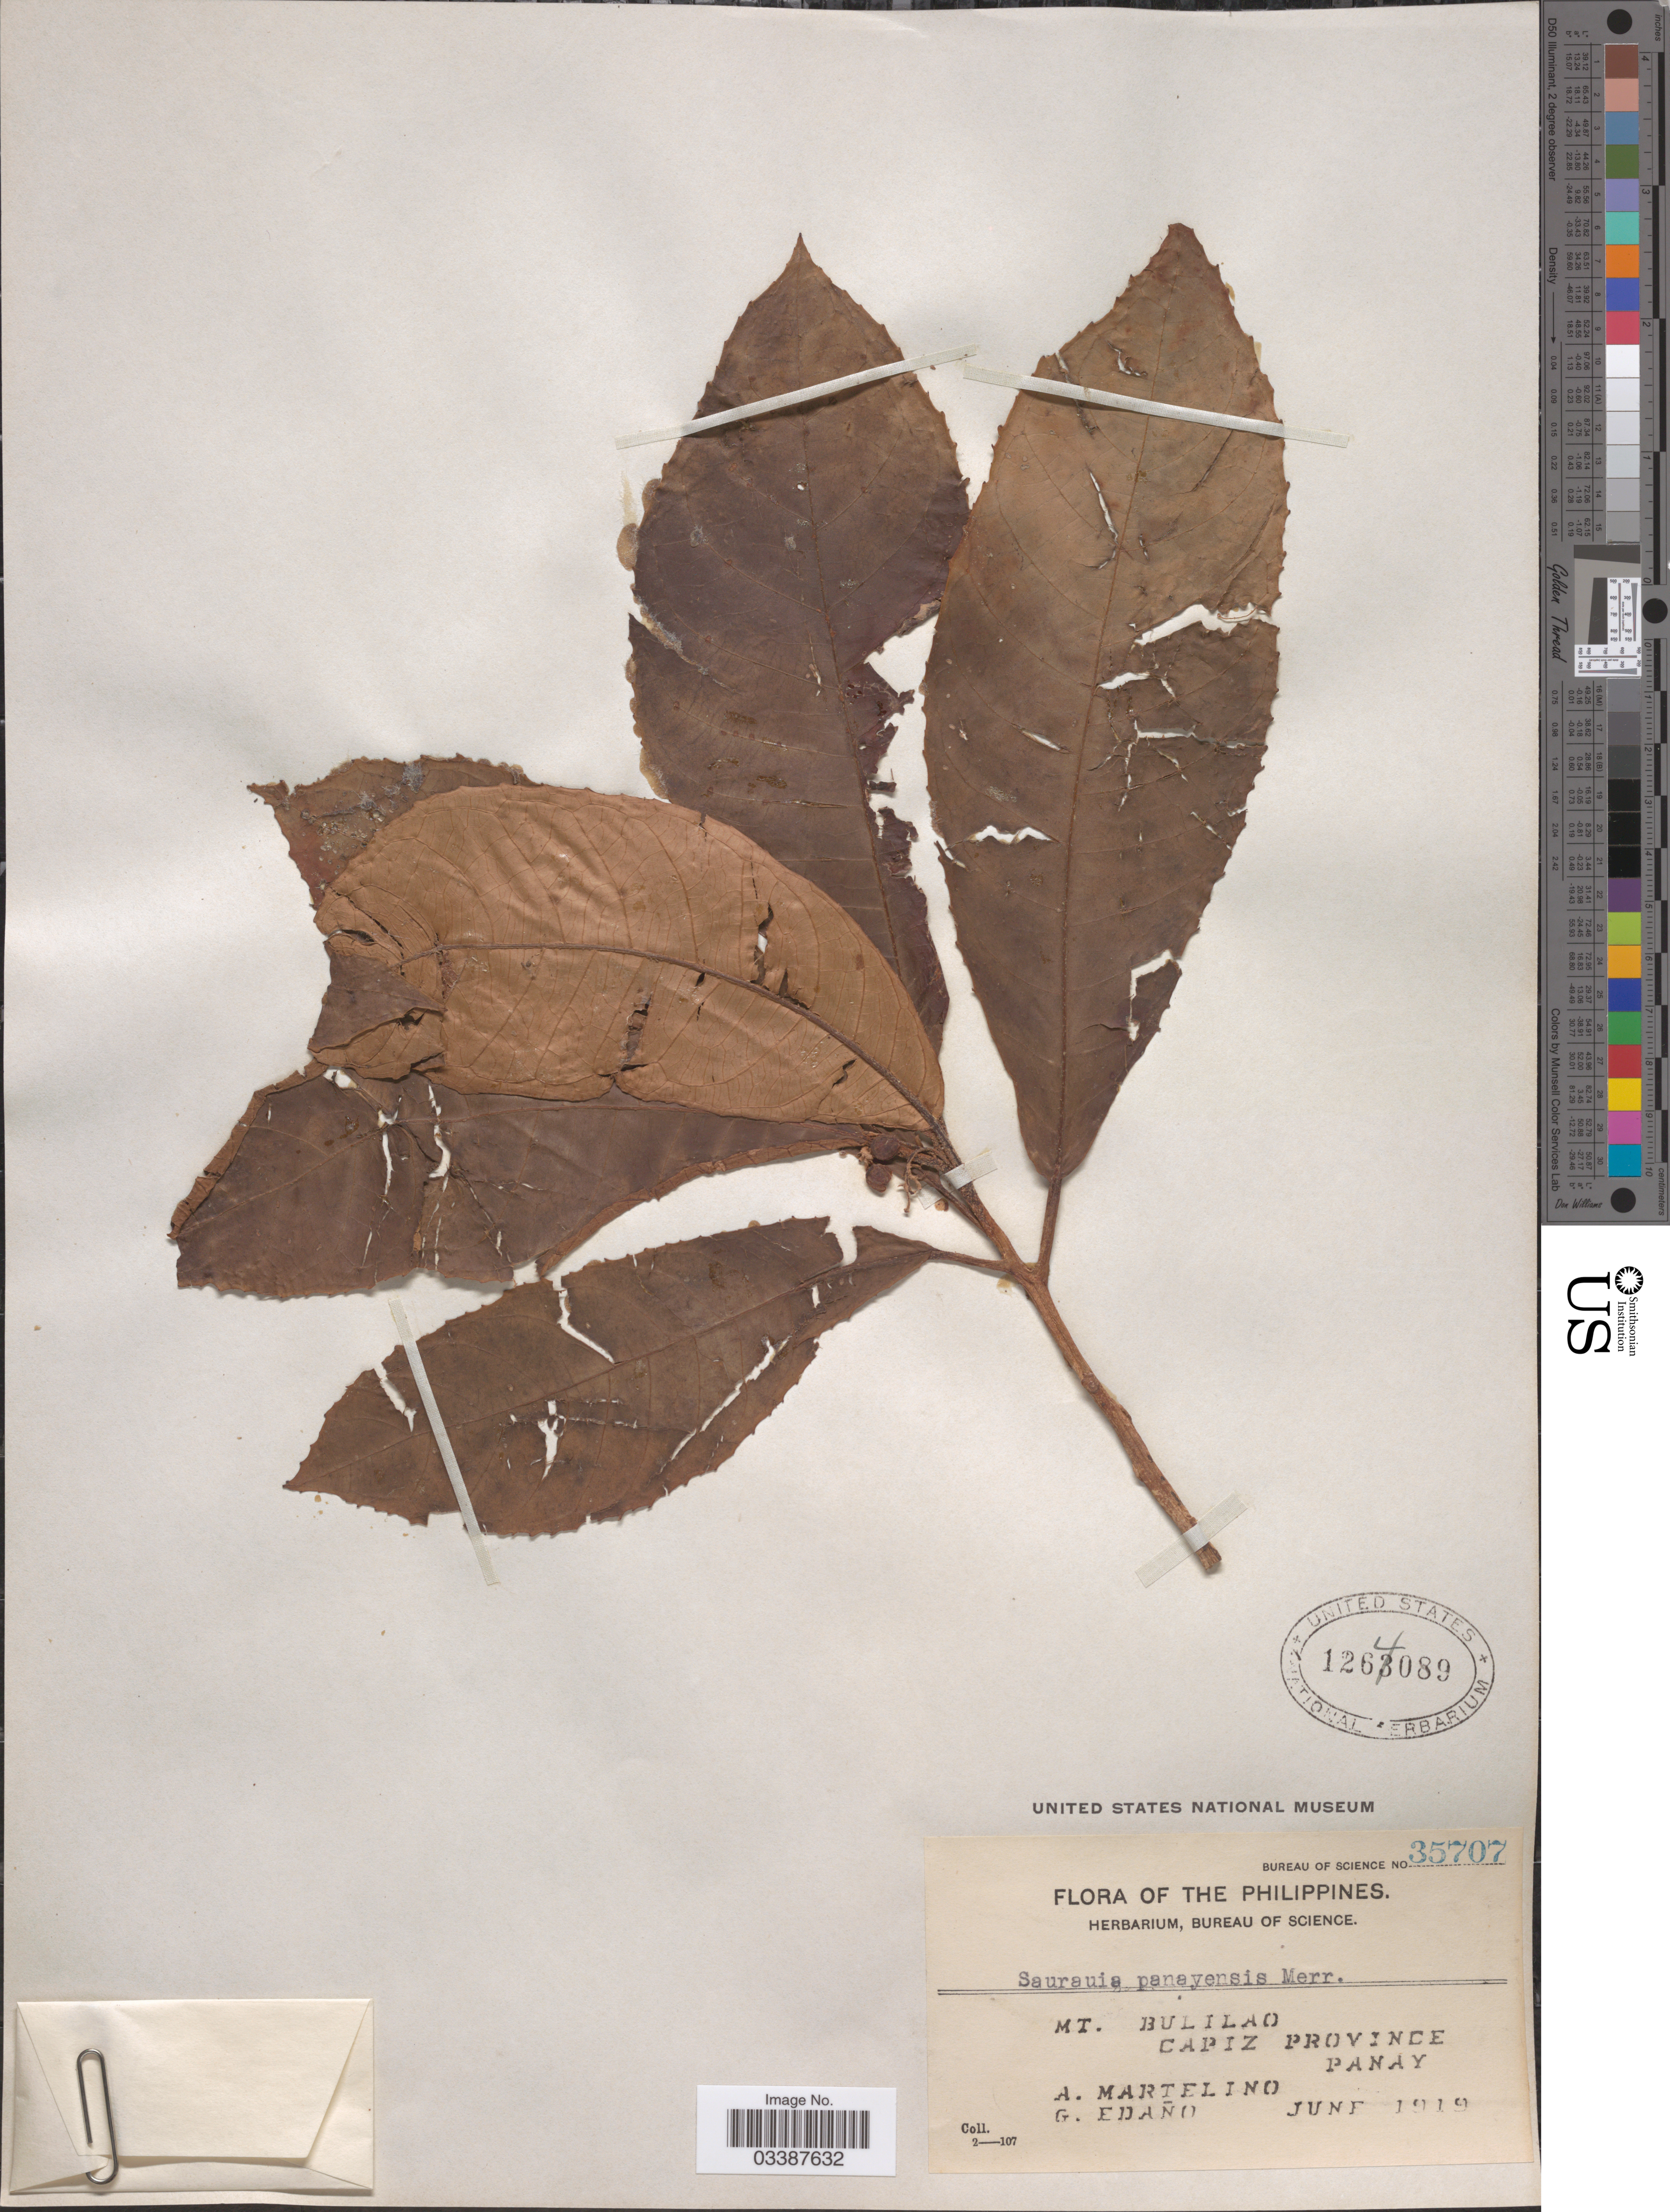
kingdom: Plantae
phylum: Tracheophyta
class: Magnoliopsida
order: Ericales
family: Actinidiaceae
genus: Saurauia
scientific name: Saurauia panayensis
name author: Merr.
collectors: A. Martelino & G. Edaño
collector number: Bureau of Science 35707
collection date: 1919-06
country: Philippines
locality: Mt. Bulilao, Capiz Province, Panay.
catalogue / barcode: US 1264089